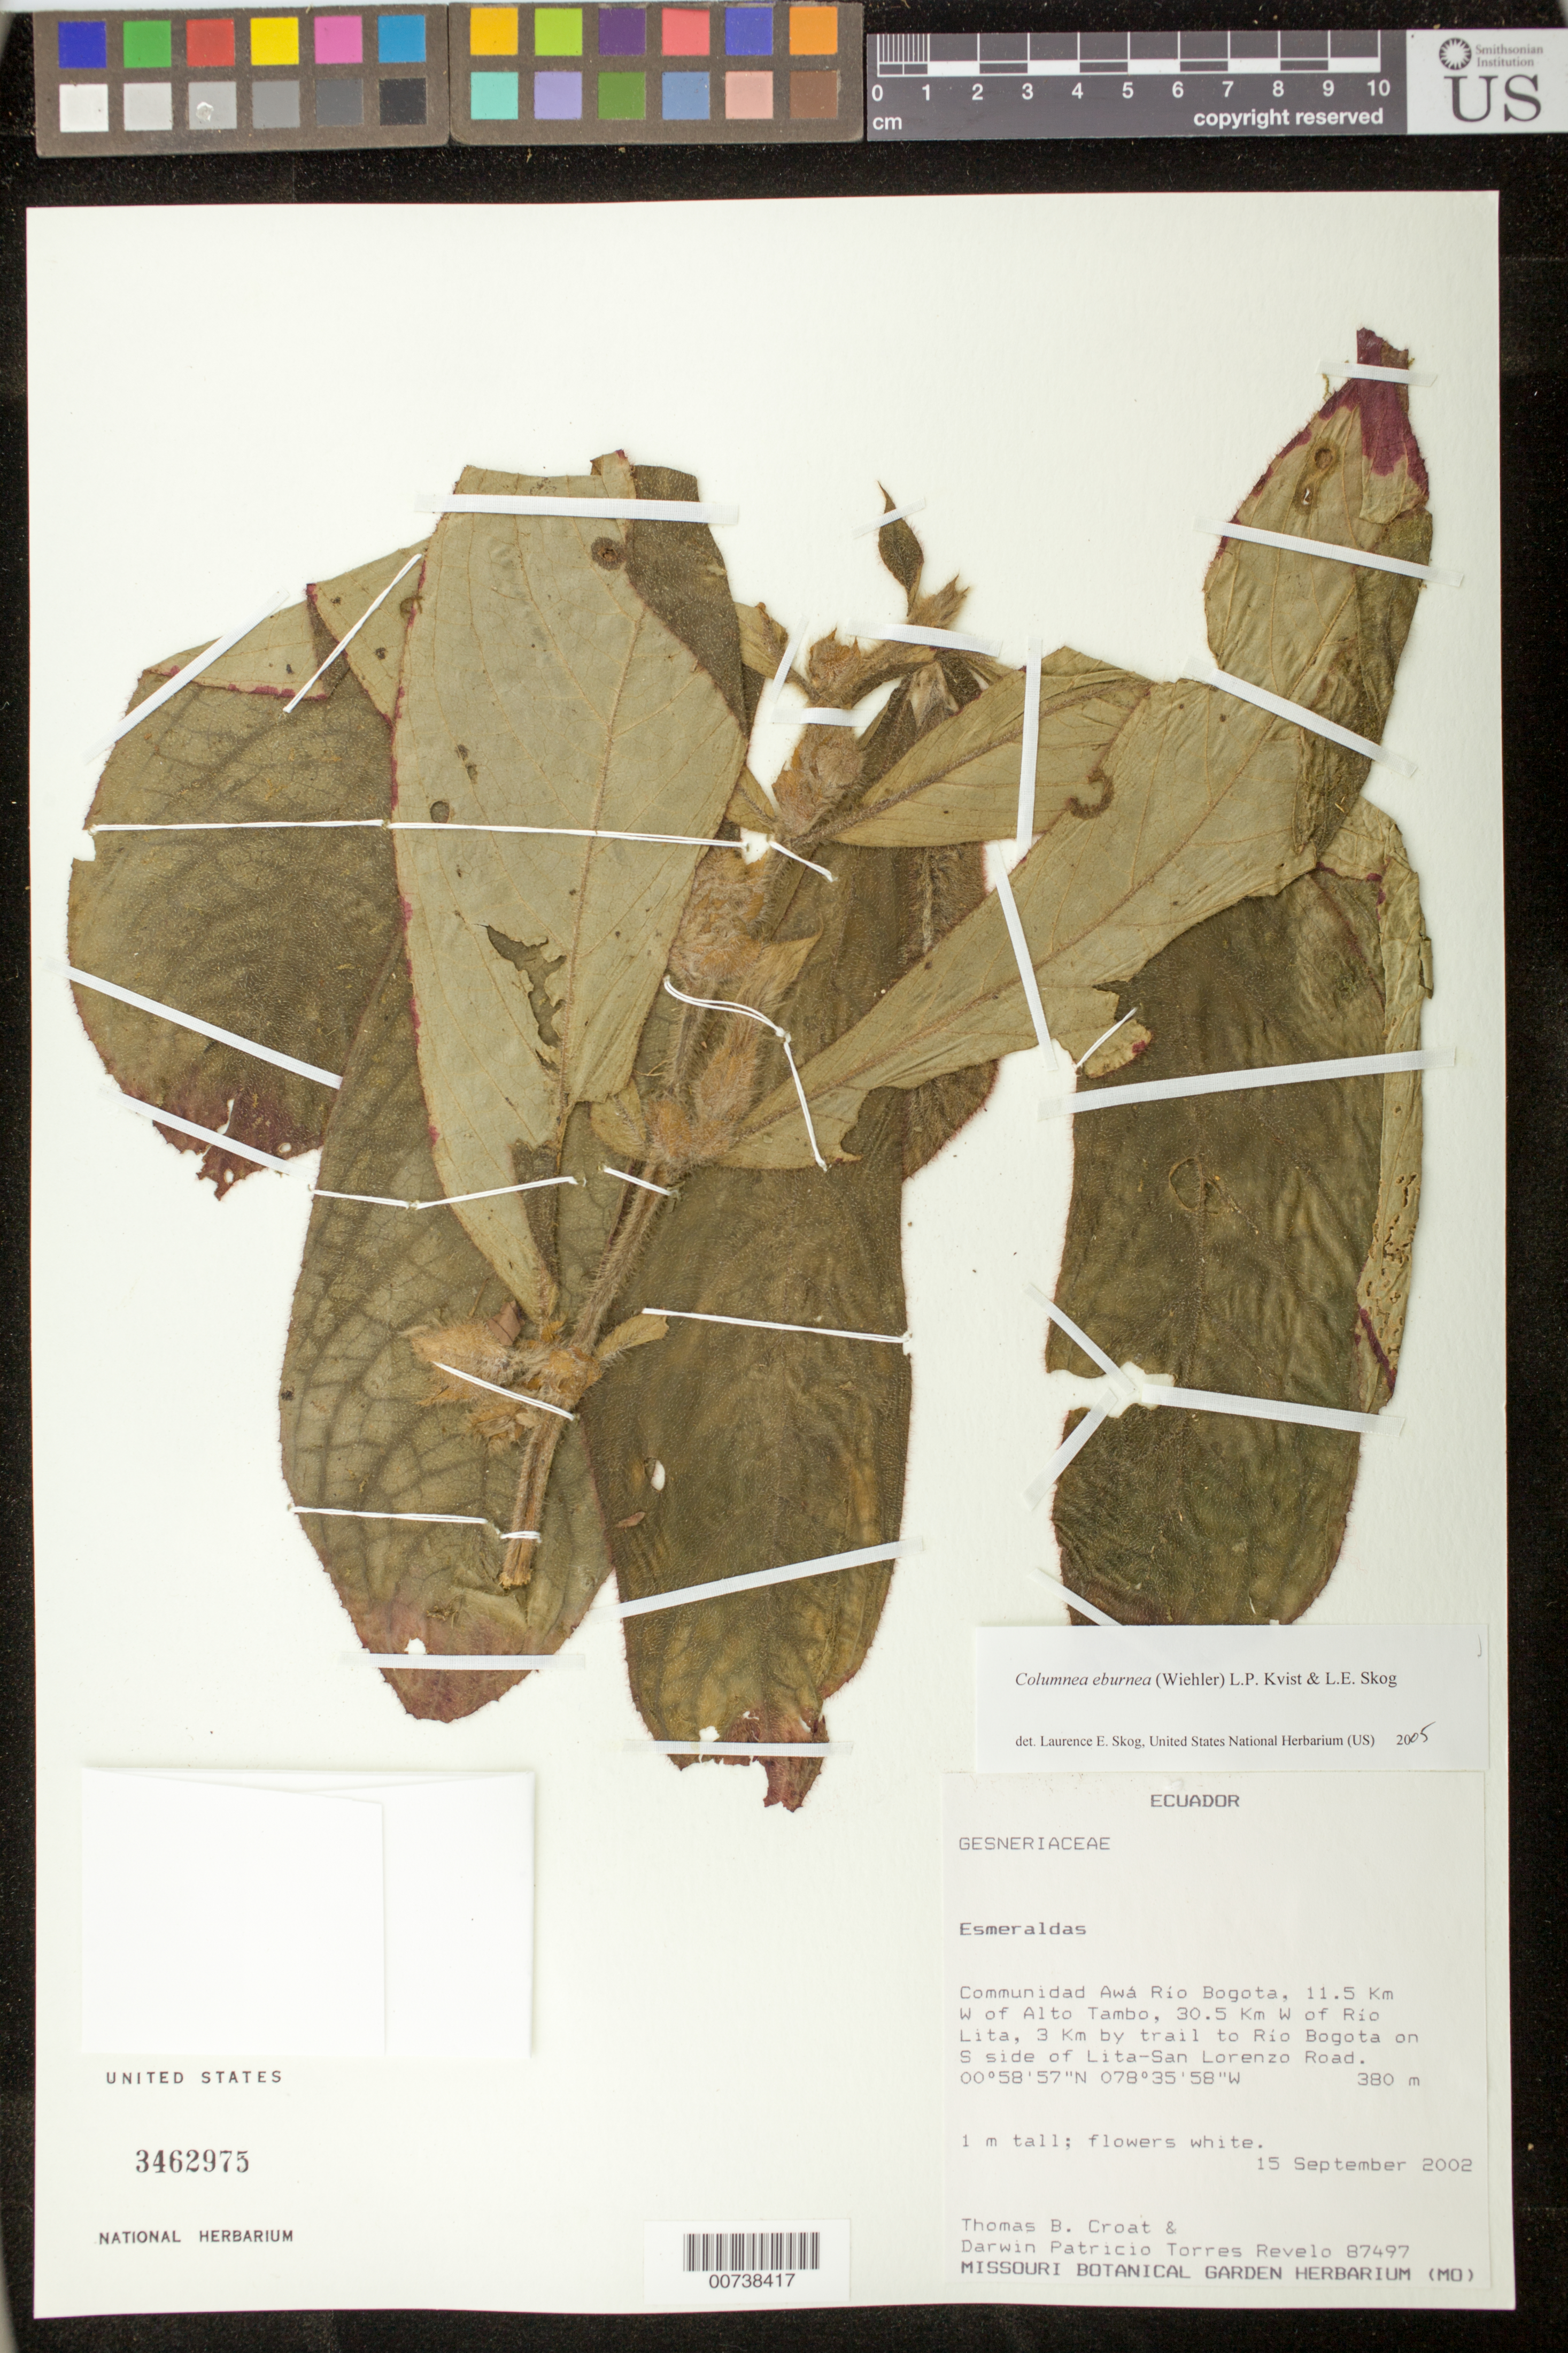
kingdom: Plantae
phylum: Tracheophyta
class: Magnoliopsida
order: Lamiales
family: Gesneriaceae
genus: Columnea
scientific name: Columnea eburnea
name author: (Wiehler) L.P. Kvist & L.E. Skog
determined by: Skog, Laurence E.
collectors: T. B. Croat & et al.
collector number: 87497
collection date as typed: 15 Sep 2002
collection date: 2002-09-15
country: Ecuador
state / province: Esmeraldas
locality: Communidad Awá Río Bogota, 11.5 km W of Alto Tambo, 30.5 km W of Río Lita, 3 km by trail to Río Bogota on S side of Lita-San Lorenzo Road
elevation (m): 380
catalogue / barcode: US 3462975